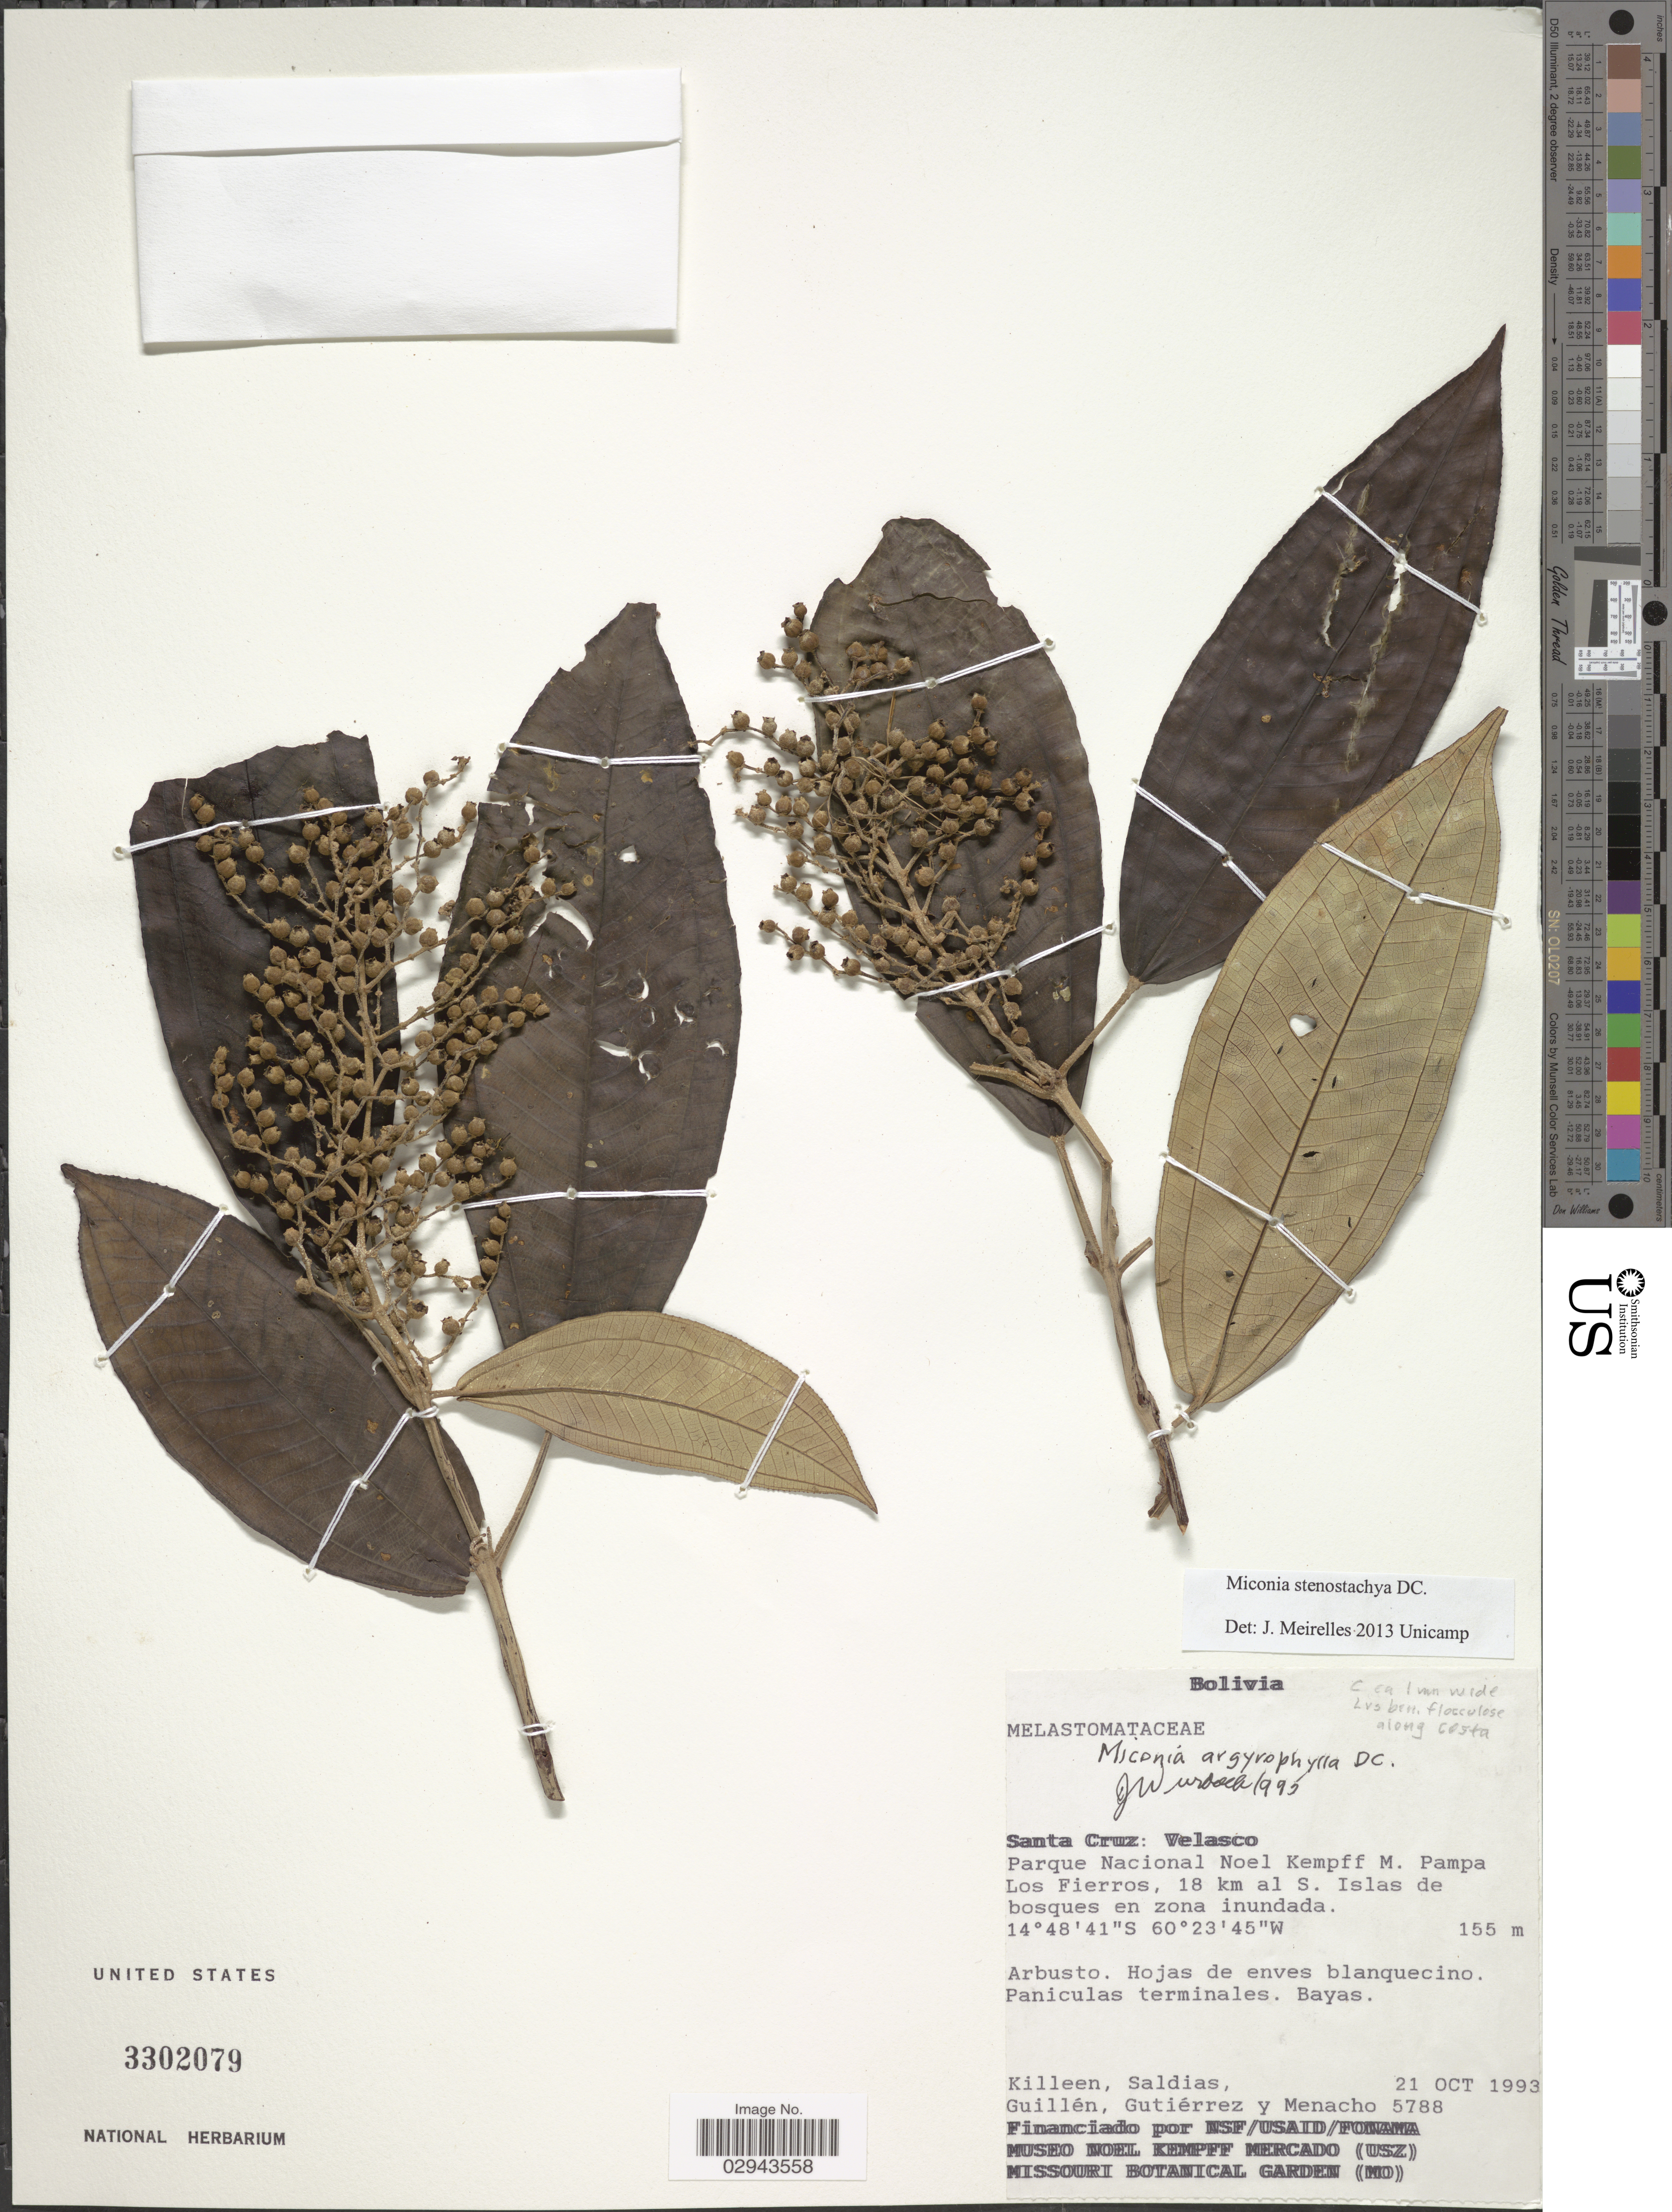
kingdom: Plantae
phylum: Tracheophyta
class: Magnoliopsida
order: Myrtales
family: Melastomataceae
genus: Miconia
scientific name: Miconia stenostachya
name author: DC.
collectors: Killeen, --, -. Saldias, -- Guillen, Gutiérrez, -- & Menacho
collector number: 5788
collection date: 1993-10-21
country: Bolivia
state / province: Santa Cruz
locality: Velasco. Parque Nacional Noel Kempff M. Pampa Los Fierros, 18 km al S. Islas de bosques en zona inundada.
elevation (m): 155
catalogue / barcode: US 3302079